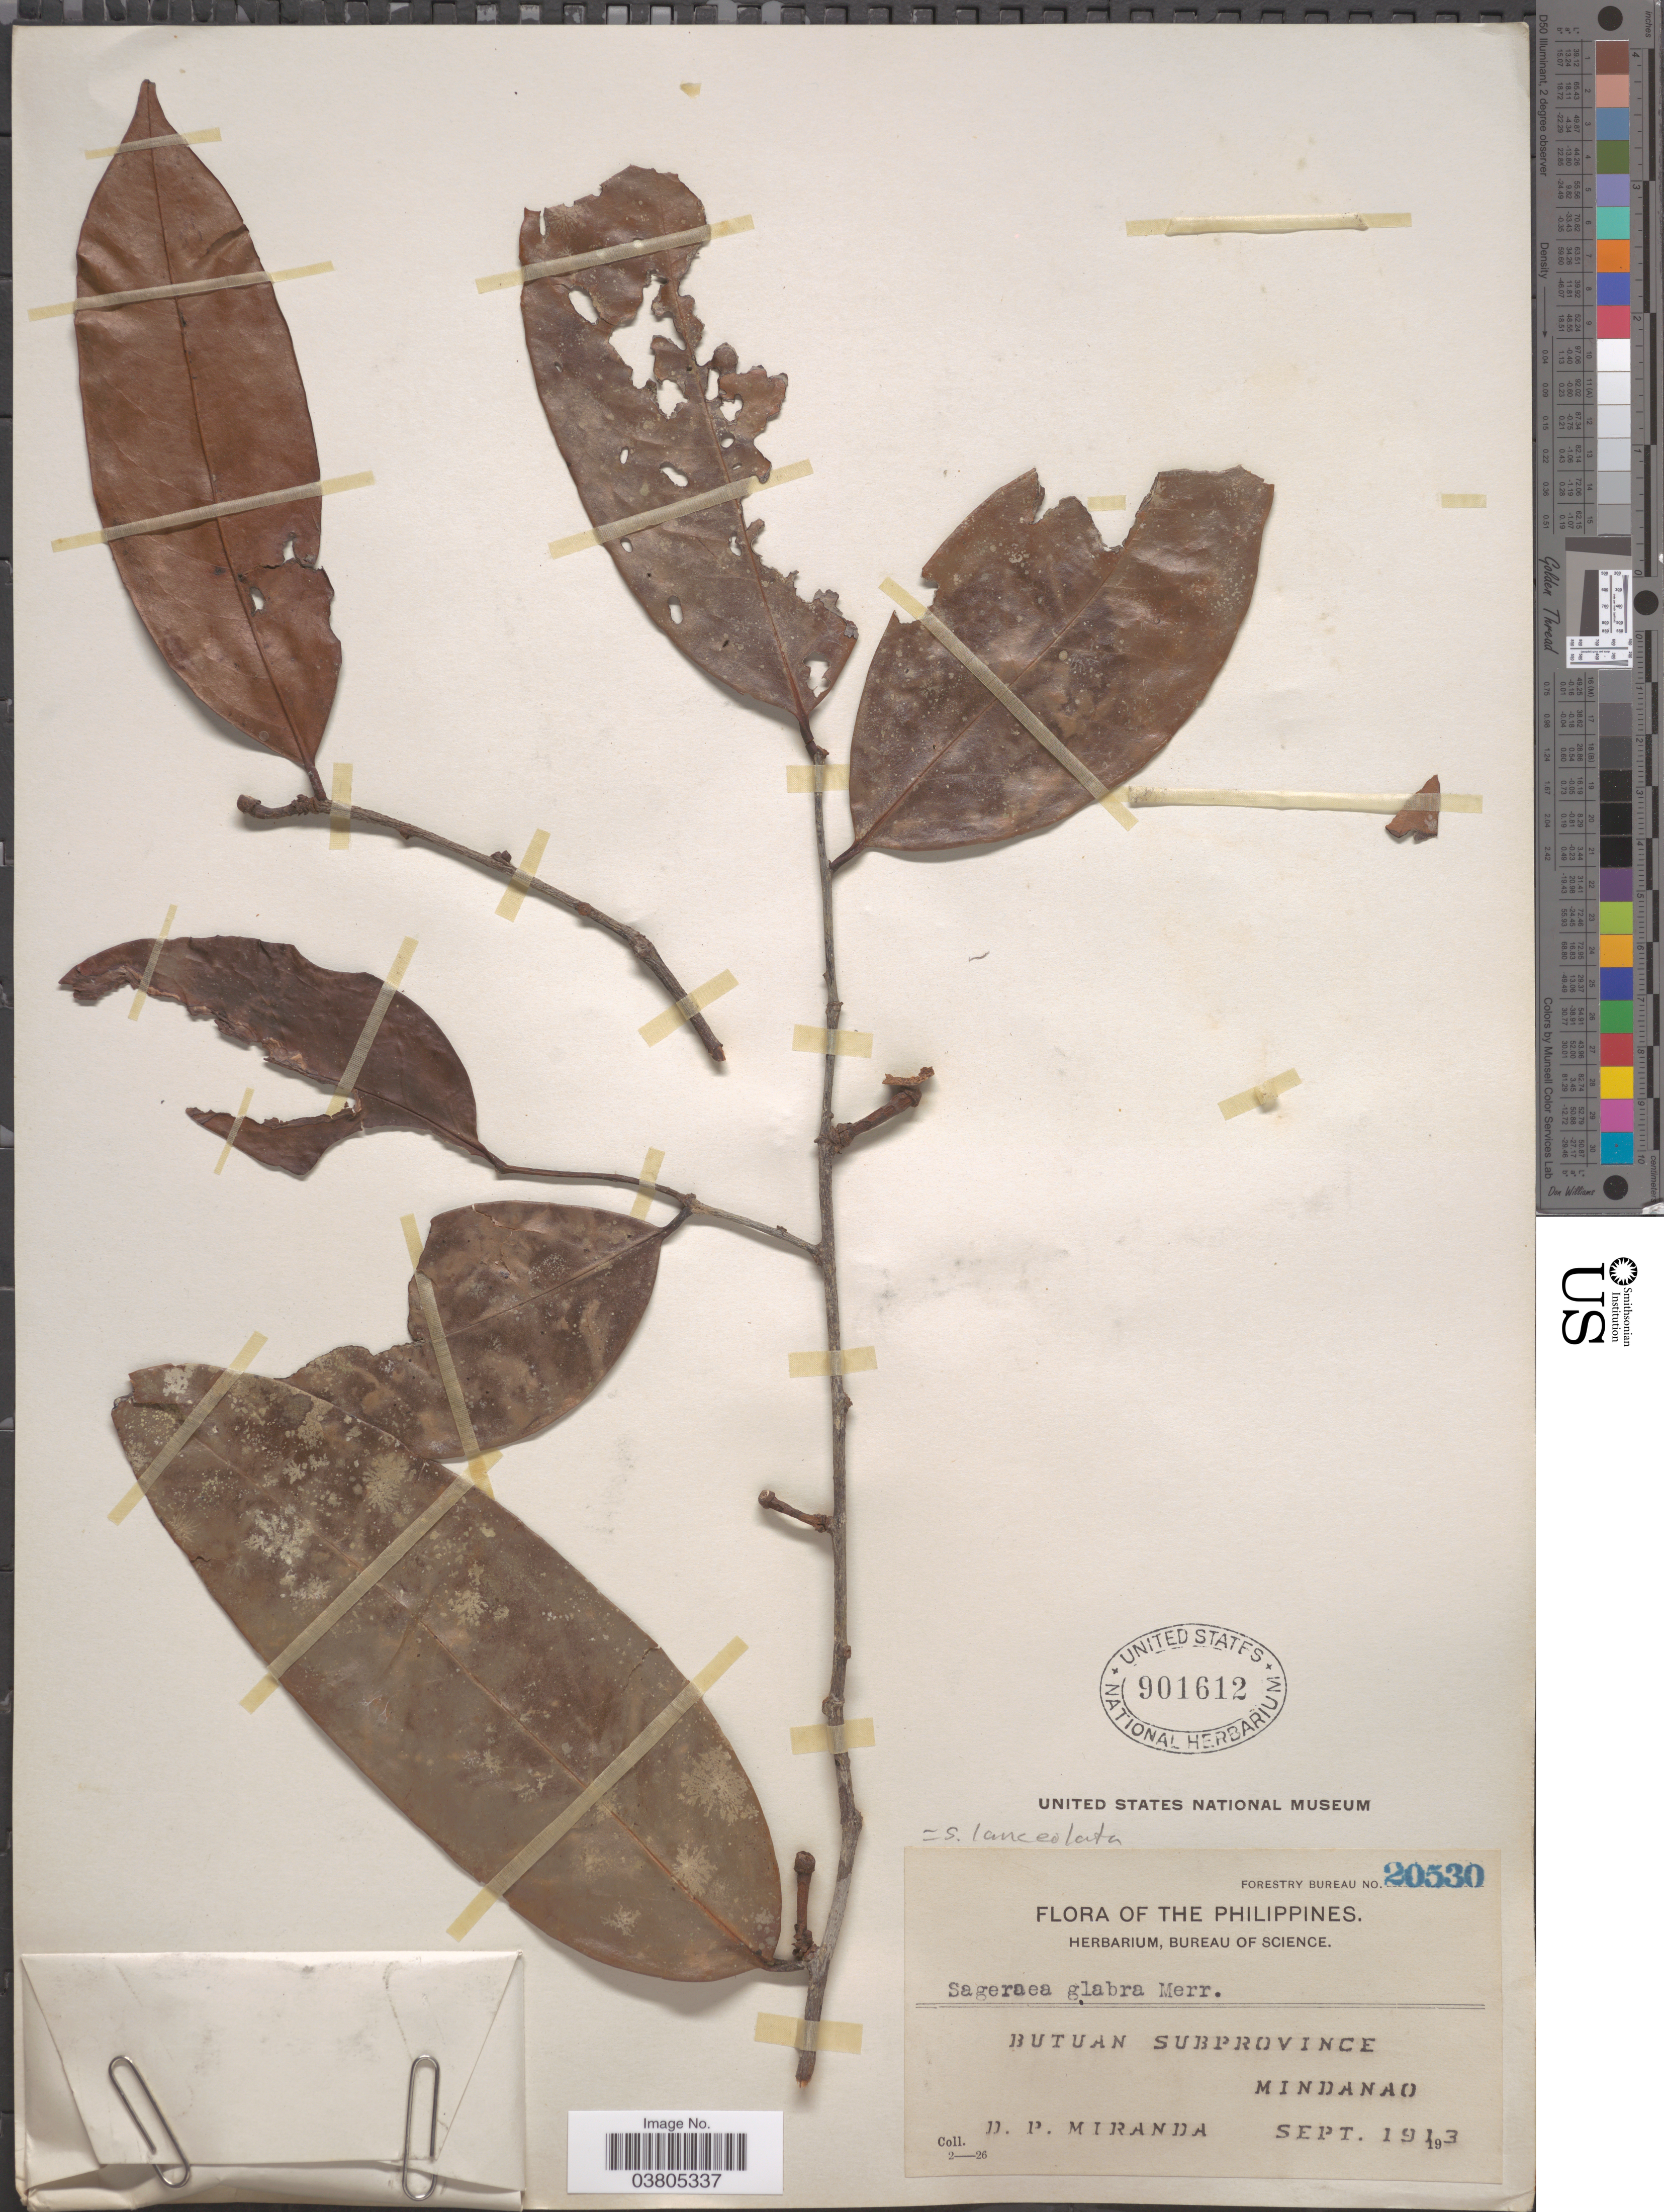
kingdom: Plantae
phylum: Tracheophyta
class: Magnoliopsida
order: Magnoliales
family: Annonaceae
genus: Sageraea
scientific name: Sageraea lanceolata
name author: Miq.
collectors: D. P. Miranda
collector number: Forestry Bureau 20530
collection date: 1913-09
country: Philippines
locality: Butuan Subprovince, Mindanao.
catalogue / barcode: US 901612